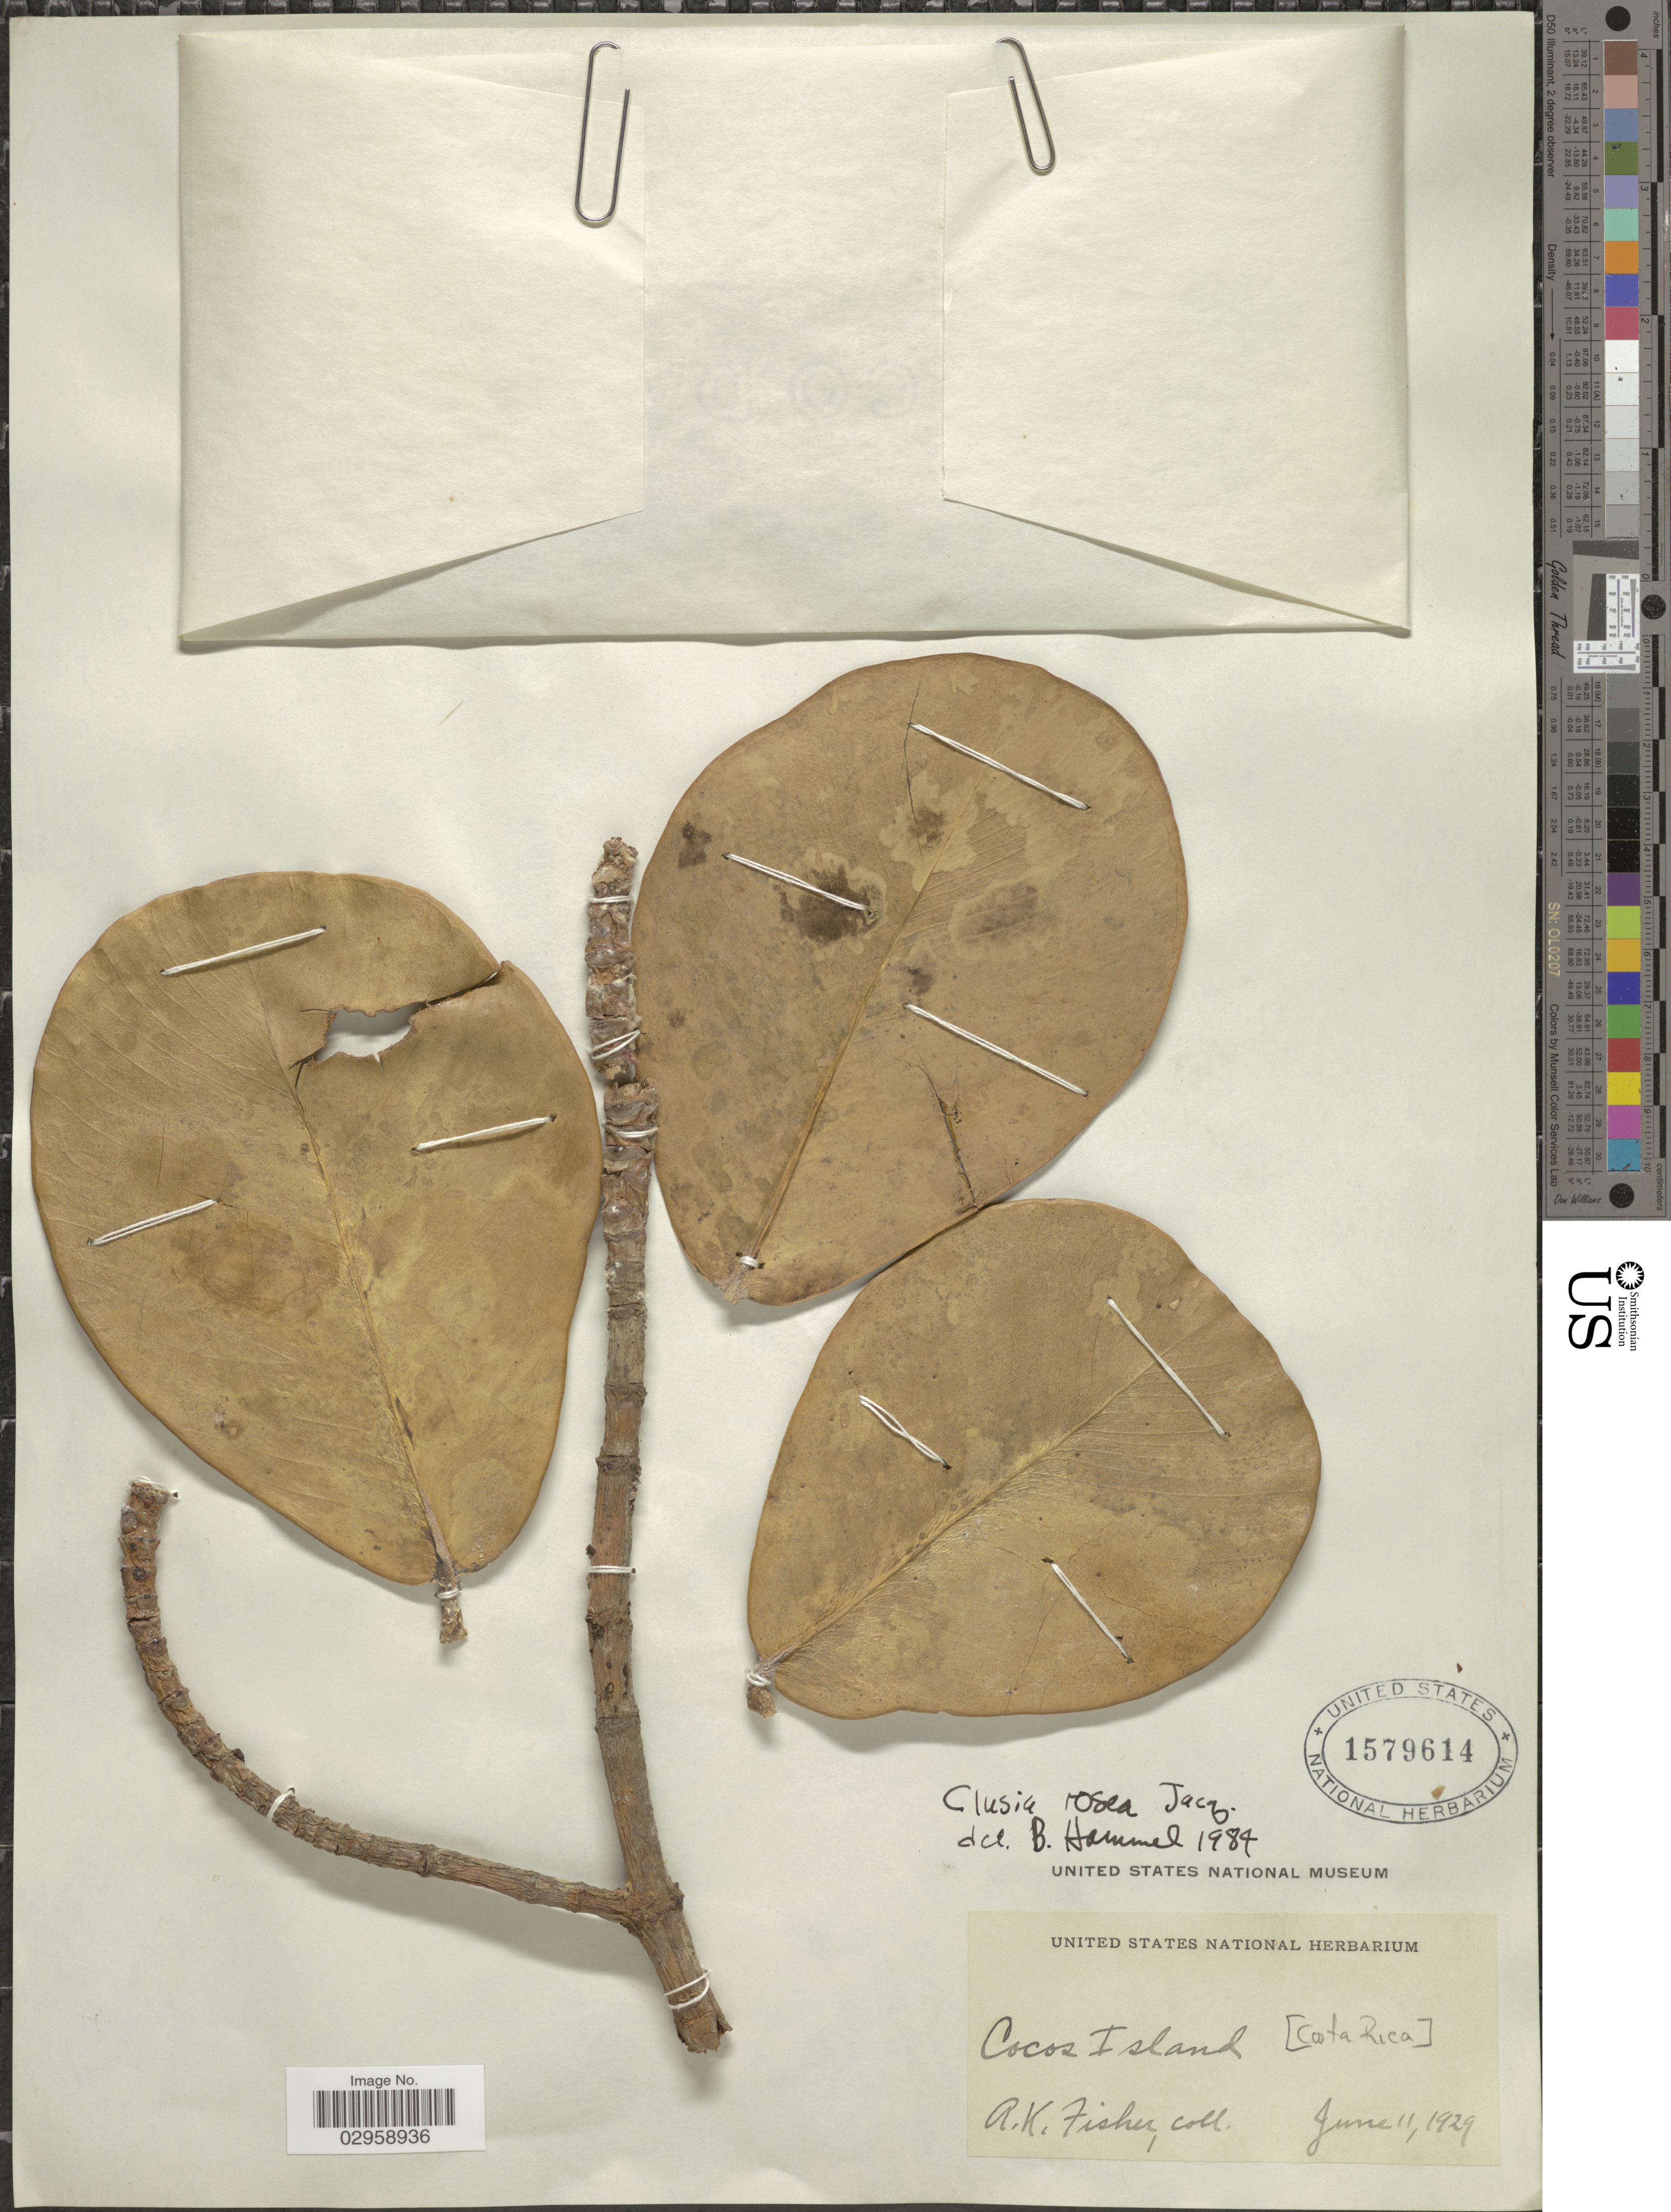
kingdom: Plantae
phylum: Tracheophyta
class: Magnoliopsida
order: Malpighiales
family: Clusiaceae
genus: Clusia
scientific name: Clusia rosea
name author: Jacq.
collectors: A. K. Fisher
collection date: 1929-06-11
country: Costa Rica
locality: Cocos Island.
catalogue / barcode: US 1579614